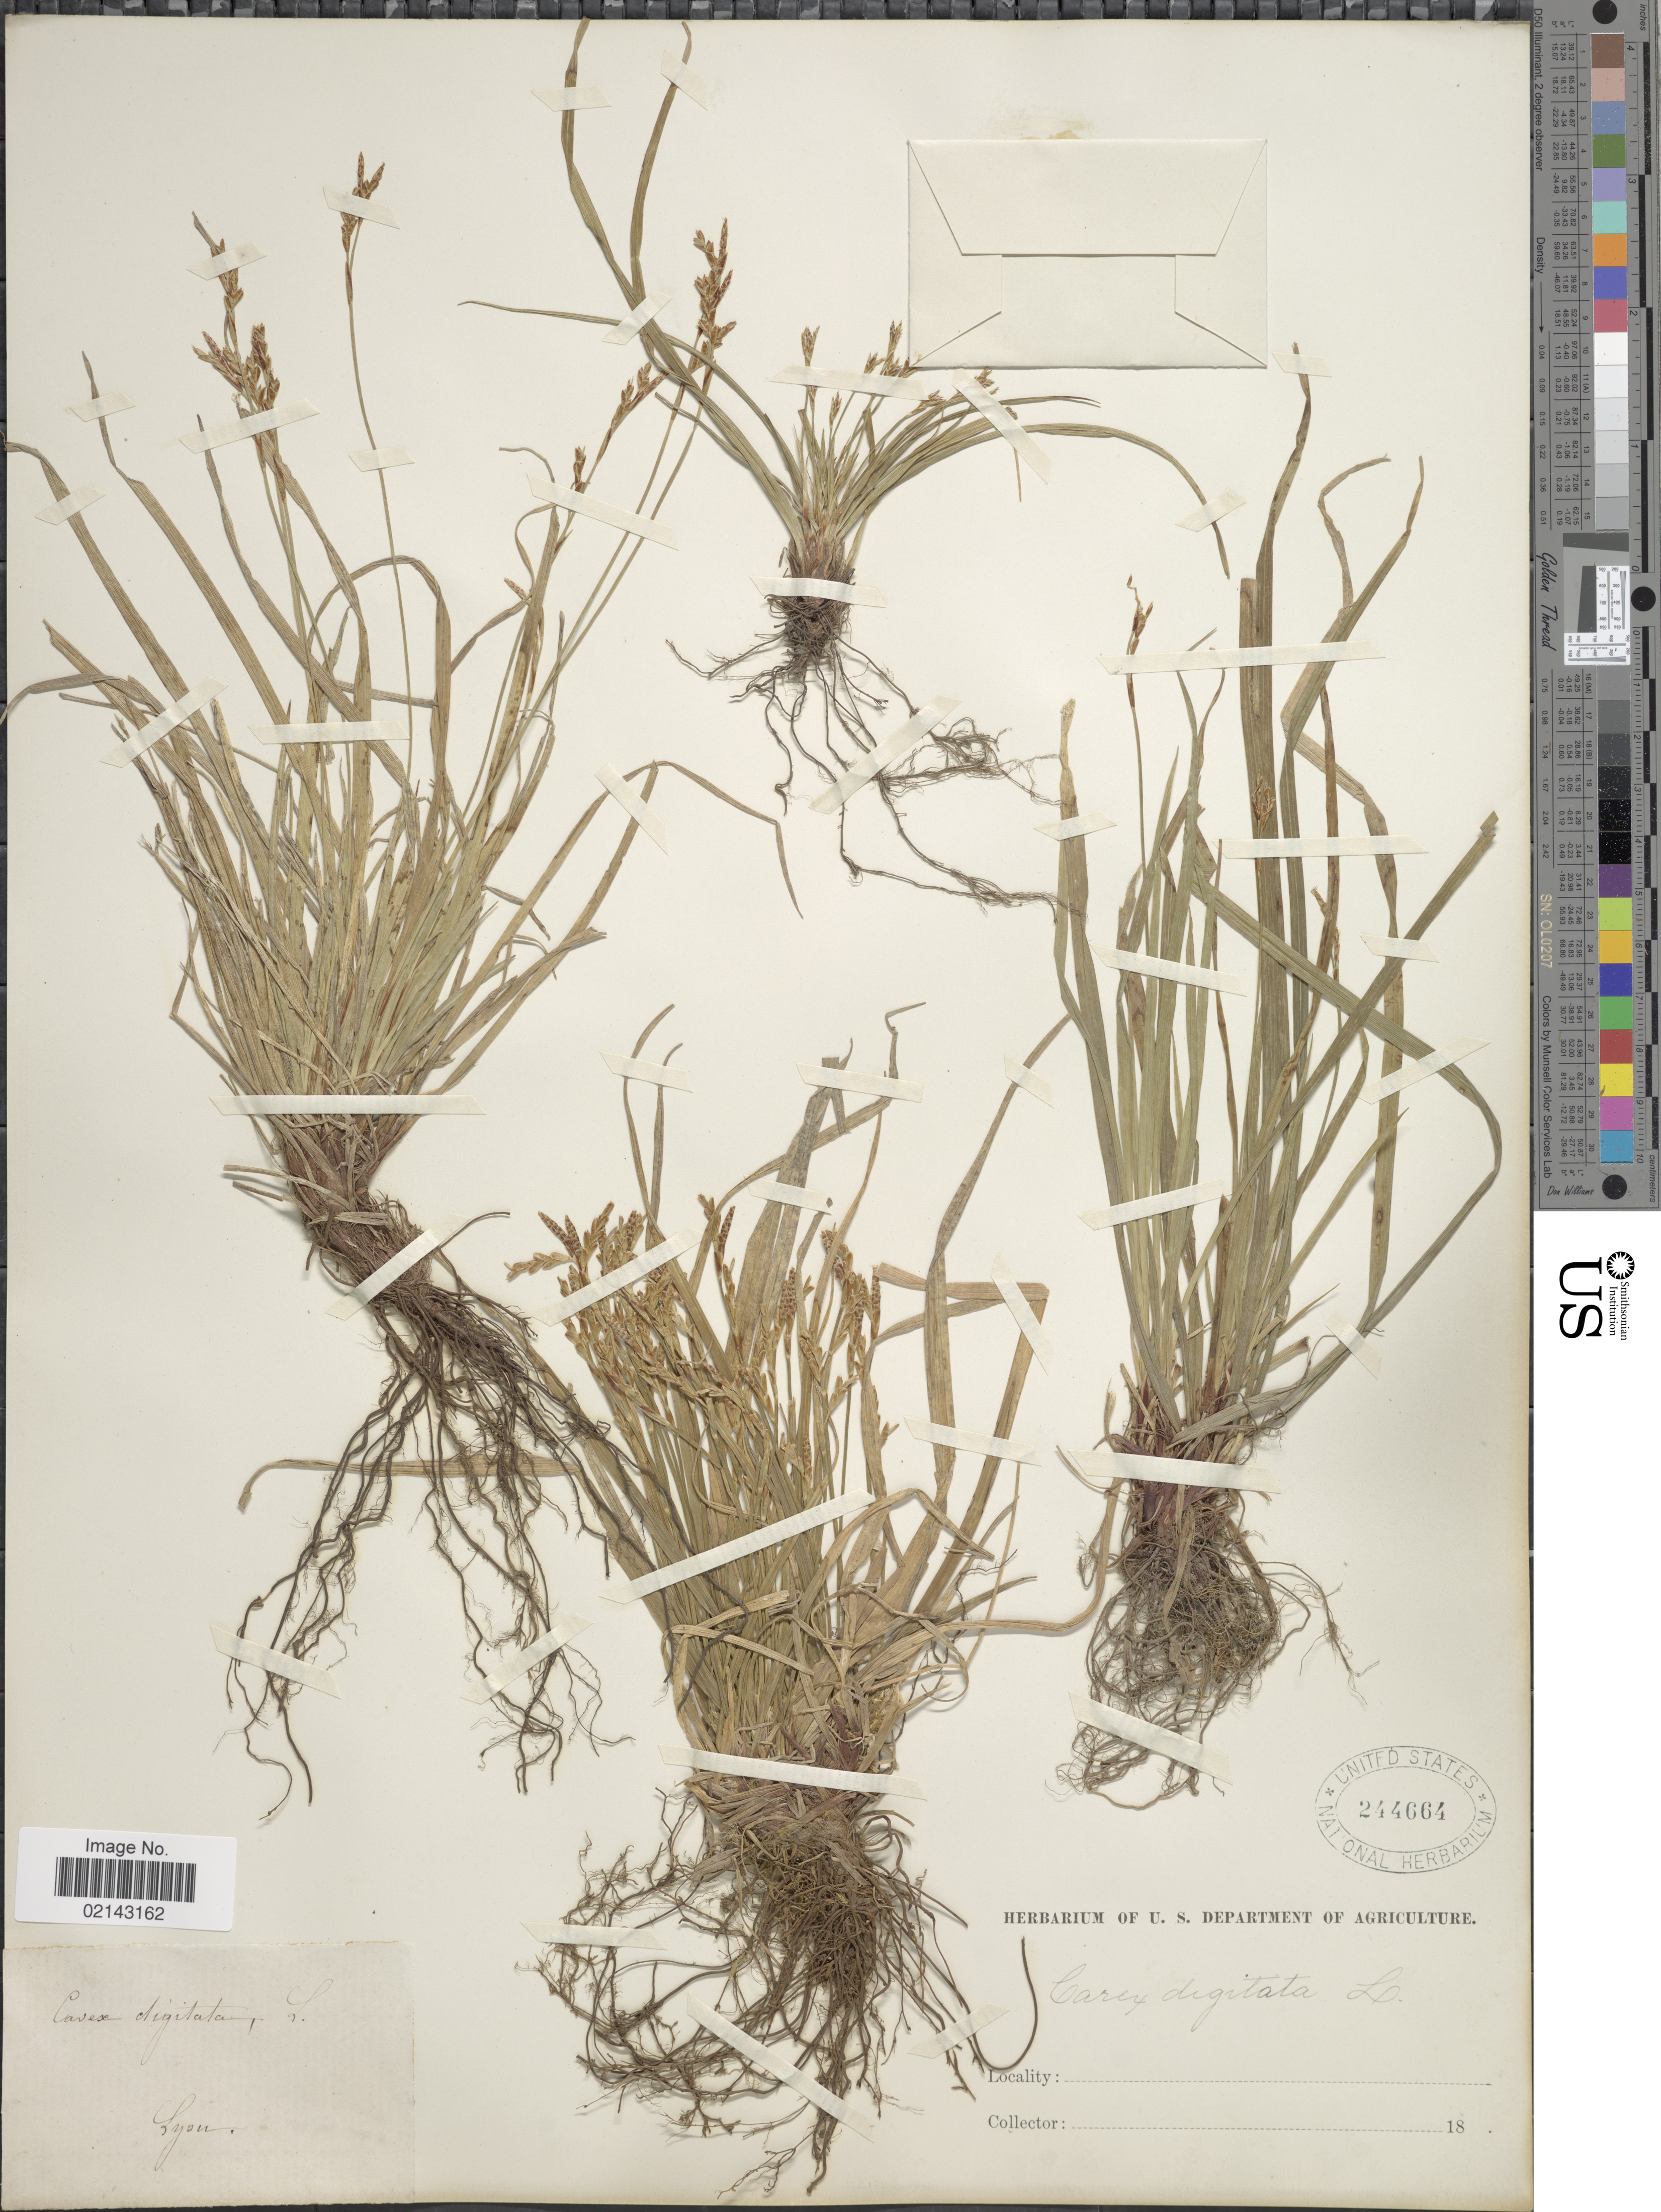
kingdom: Plantae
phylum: Tracheophyta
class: Liliopsida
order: Poales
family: Cyperaceae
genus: Carex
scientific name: Carex digitata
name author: L.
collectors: ex herb. U. S. Department of Agriculture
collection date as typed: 18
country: France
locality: Lyon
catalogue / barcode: US 244664